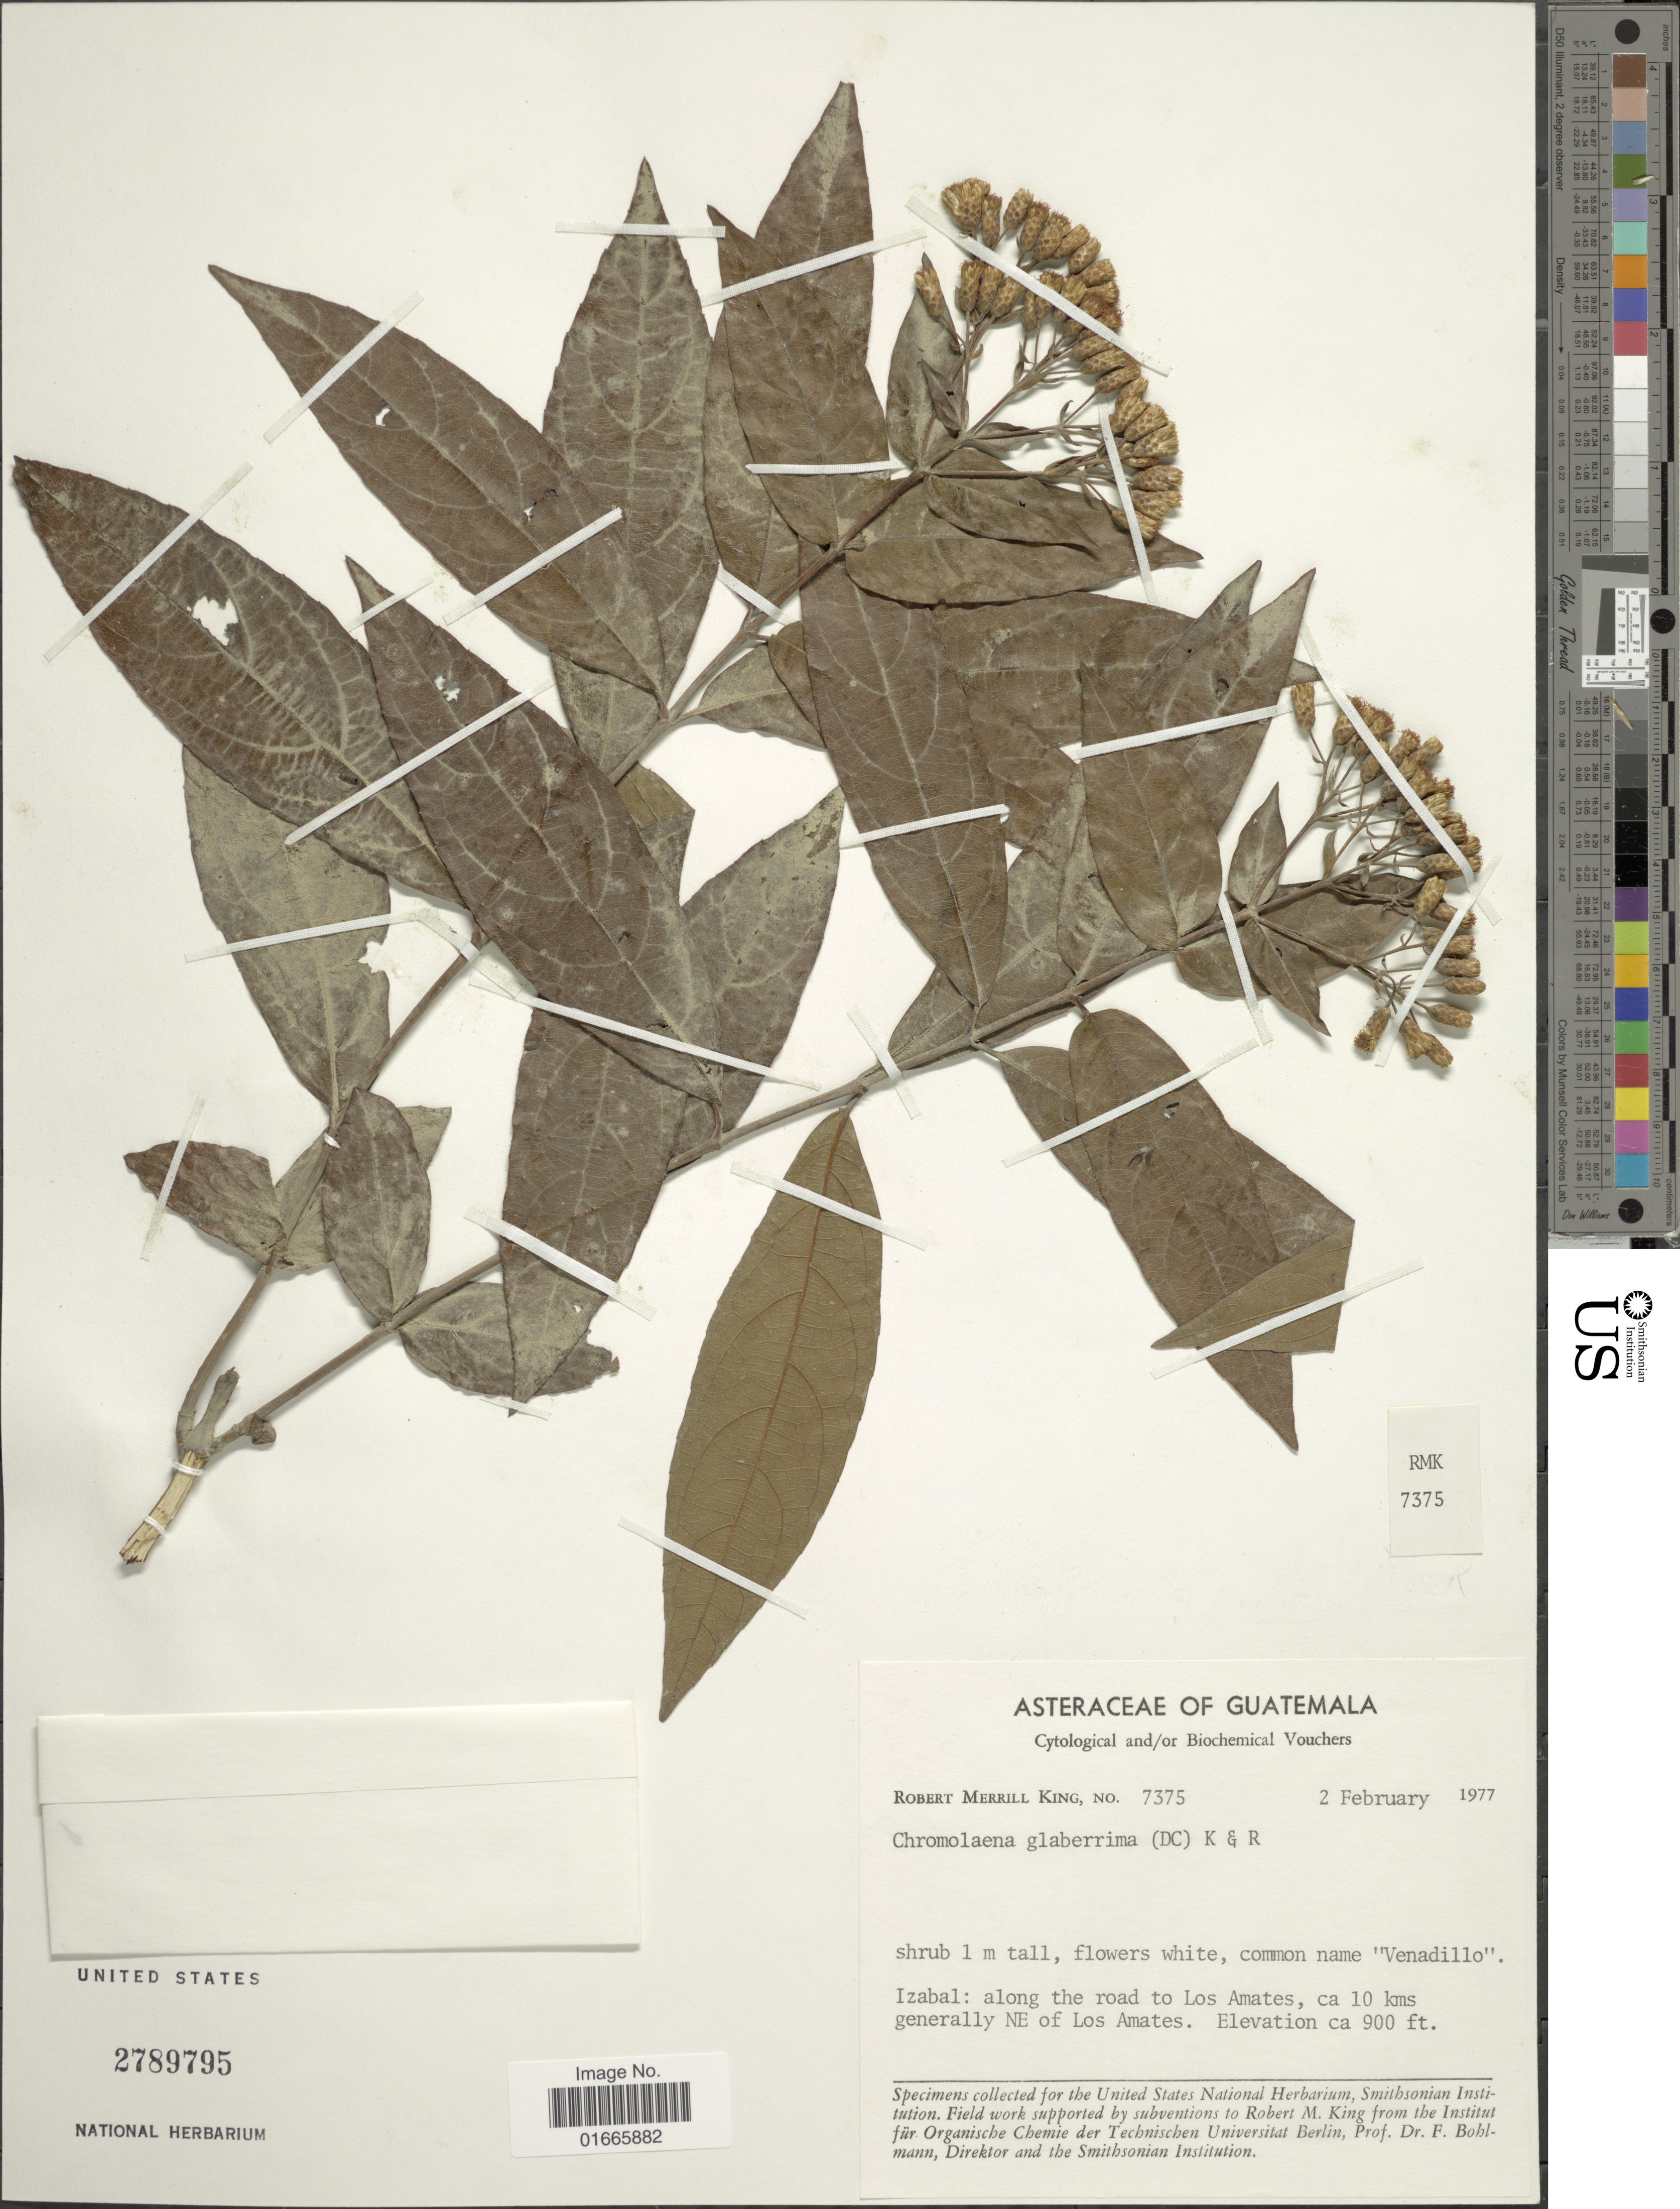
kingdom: Plantae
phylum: Tracheophyta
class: Magnoliopsida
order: Asterales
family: Asteraceae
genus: Chromolaena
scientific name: Chromolaena glaberrima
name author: (DC.) R.M. King & H. Rob.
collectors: R. M. King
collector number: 7375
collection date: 1977-02-02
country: Guatemala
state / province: Izabal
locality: Izabal: along the road to Los Amates, ca 10 kms generally NE of Los Amates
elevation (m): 274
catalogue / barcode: US 2789795